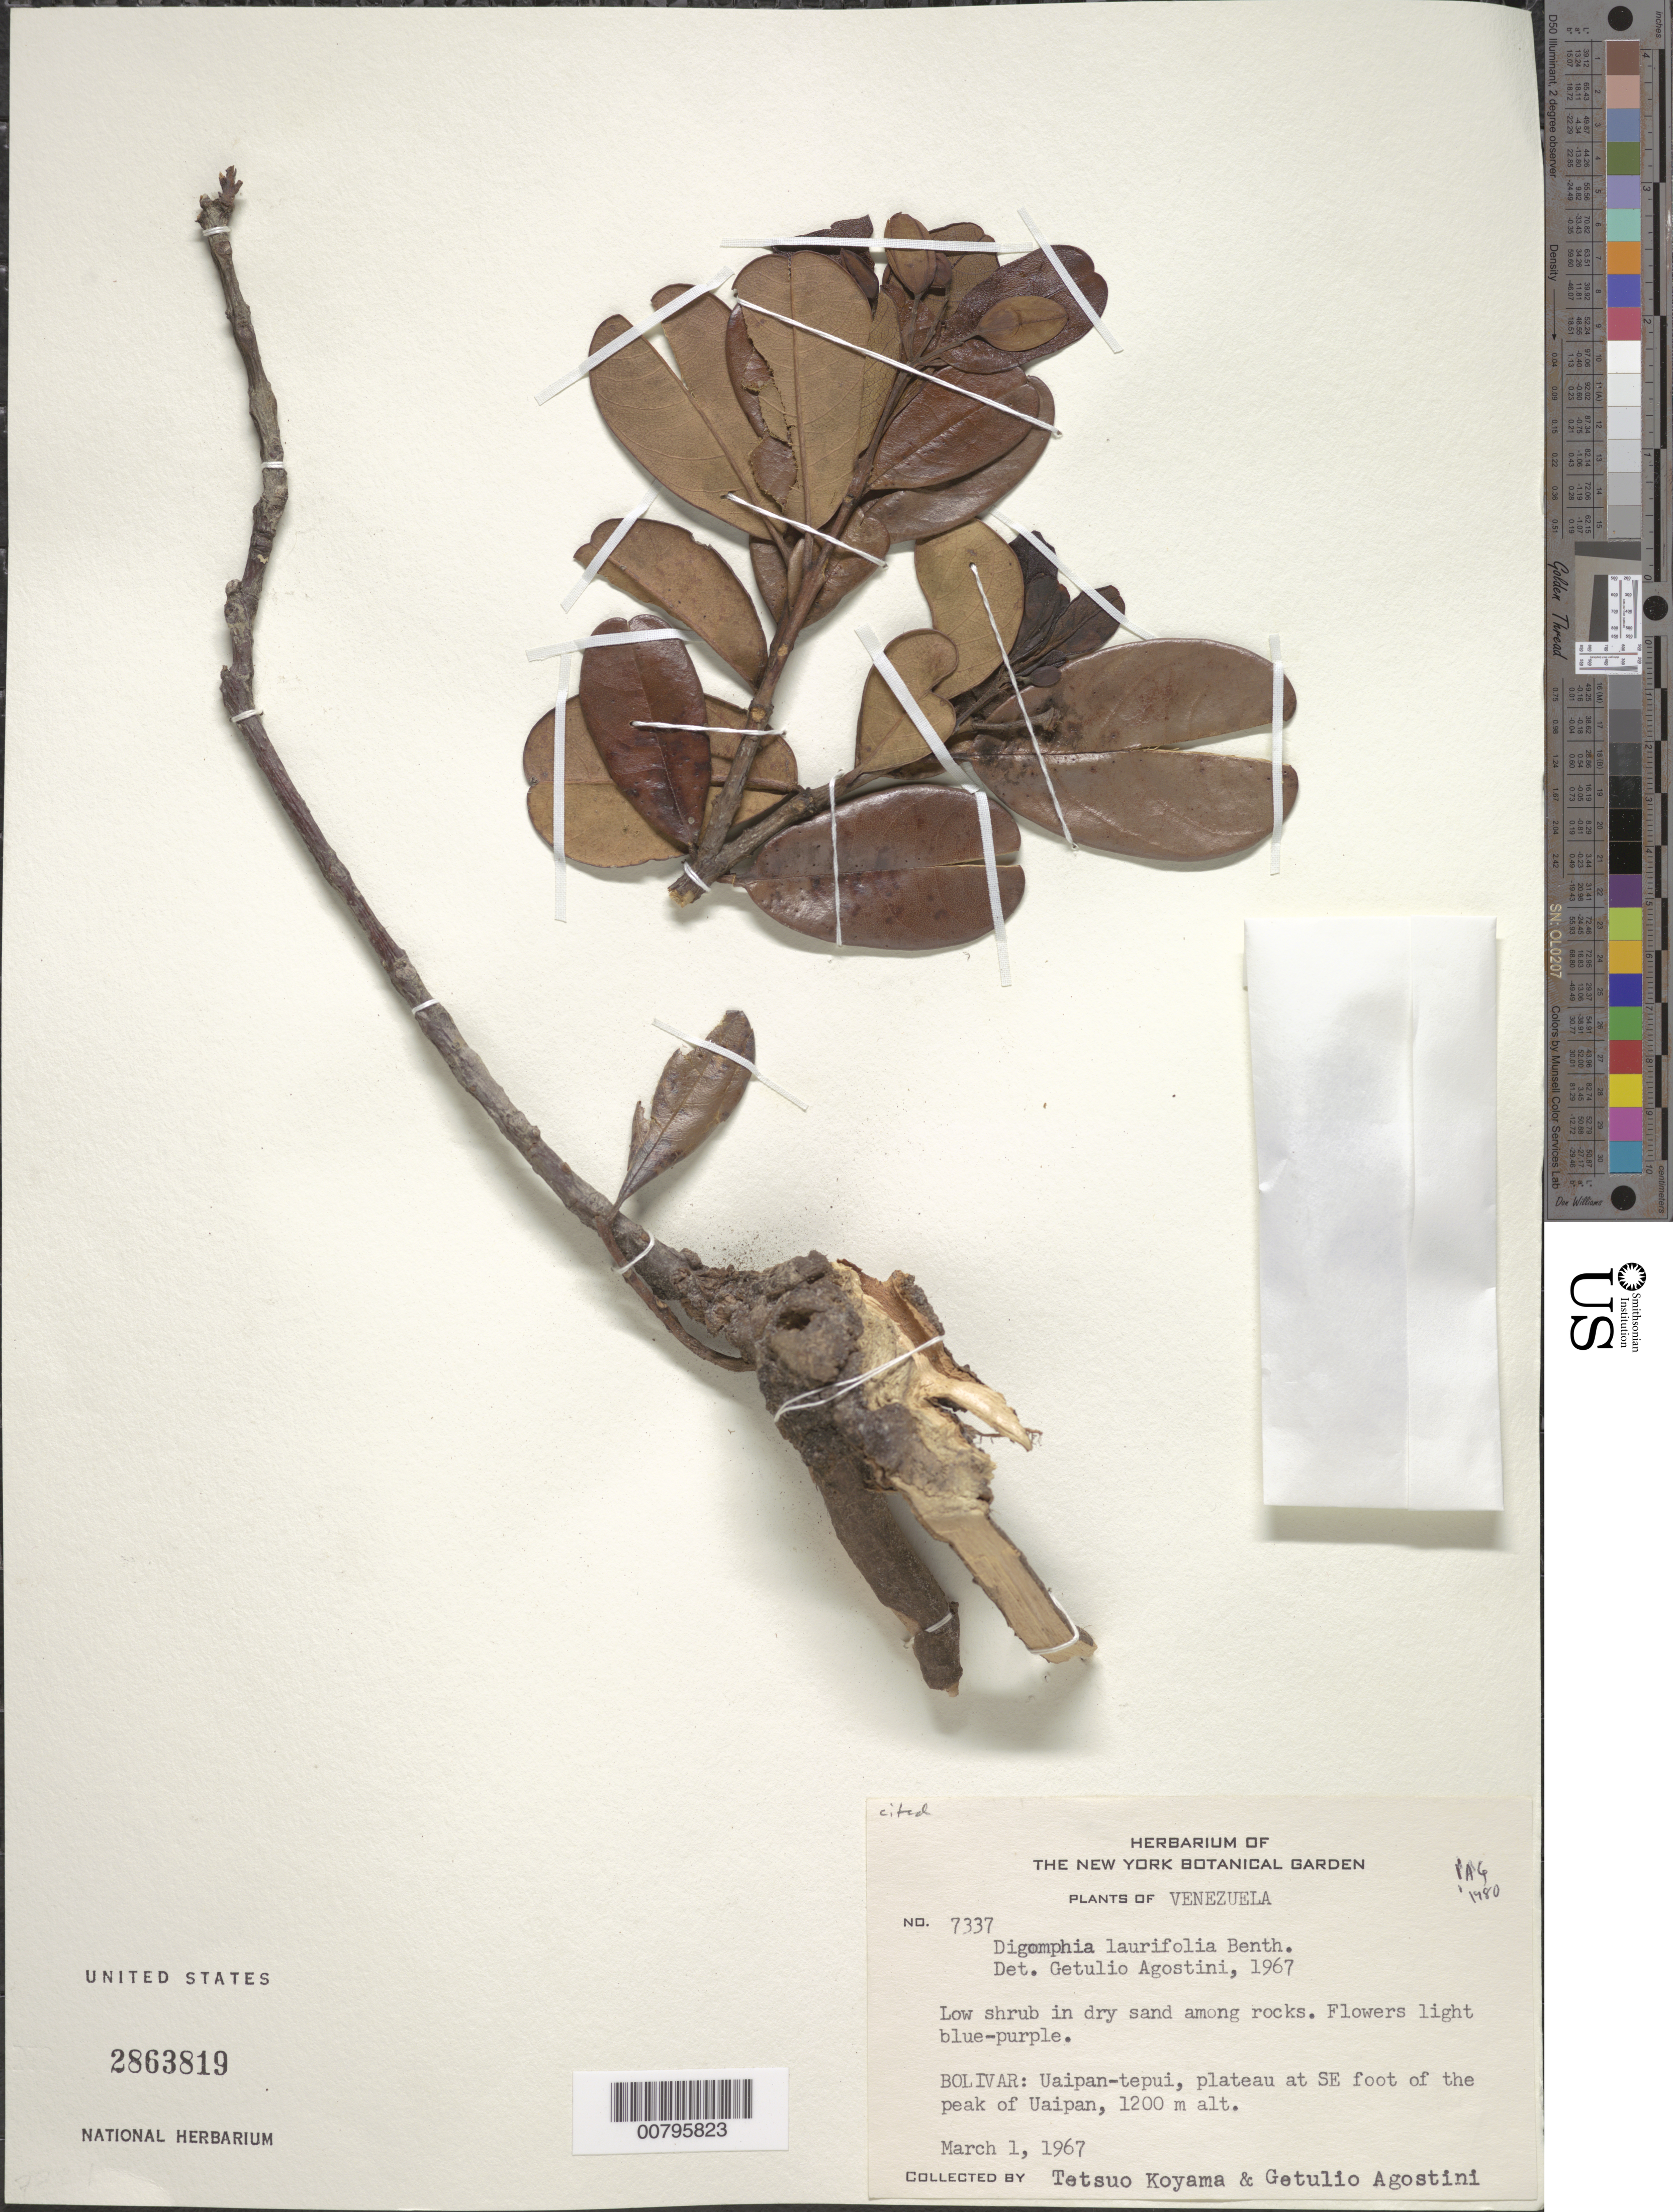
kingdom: Plantae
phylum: Tracheophyta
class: Magnoliopsida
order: Lamiales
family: Bignoniaceae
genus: Digomphia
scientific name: Digomphia laurifolia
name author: Benth.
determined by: Gentry, A. H.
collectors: T. Koyama & G. Agostini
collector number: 7337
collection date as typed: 1-Mar-67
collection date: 1967-03-01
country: Venezuela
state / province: Bolívar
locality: Uaipan-tepuí, plateau al SE foot of the peaks of Uaipan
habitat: Dry sand among rocks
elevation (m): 1200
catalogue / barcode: US 2863819